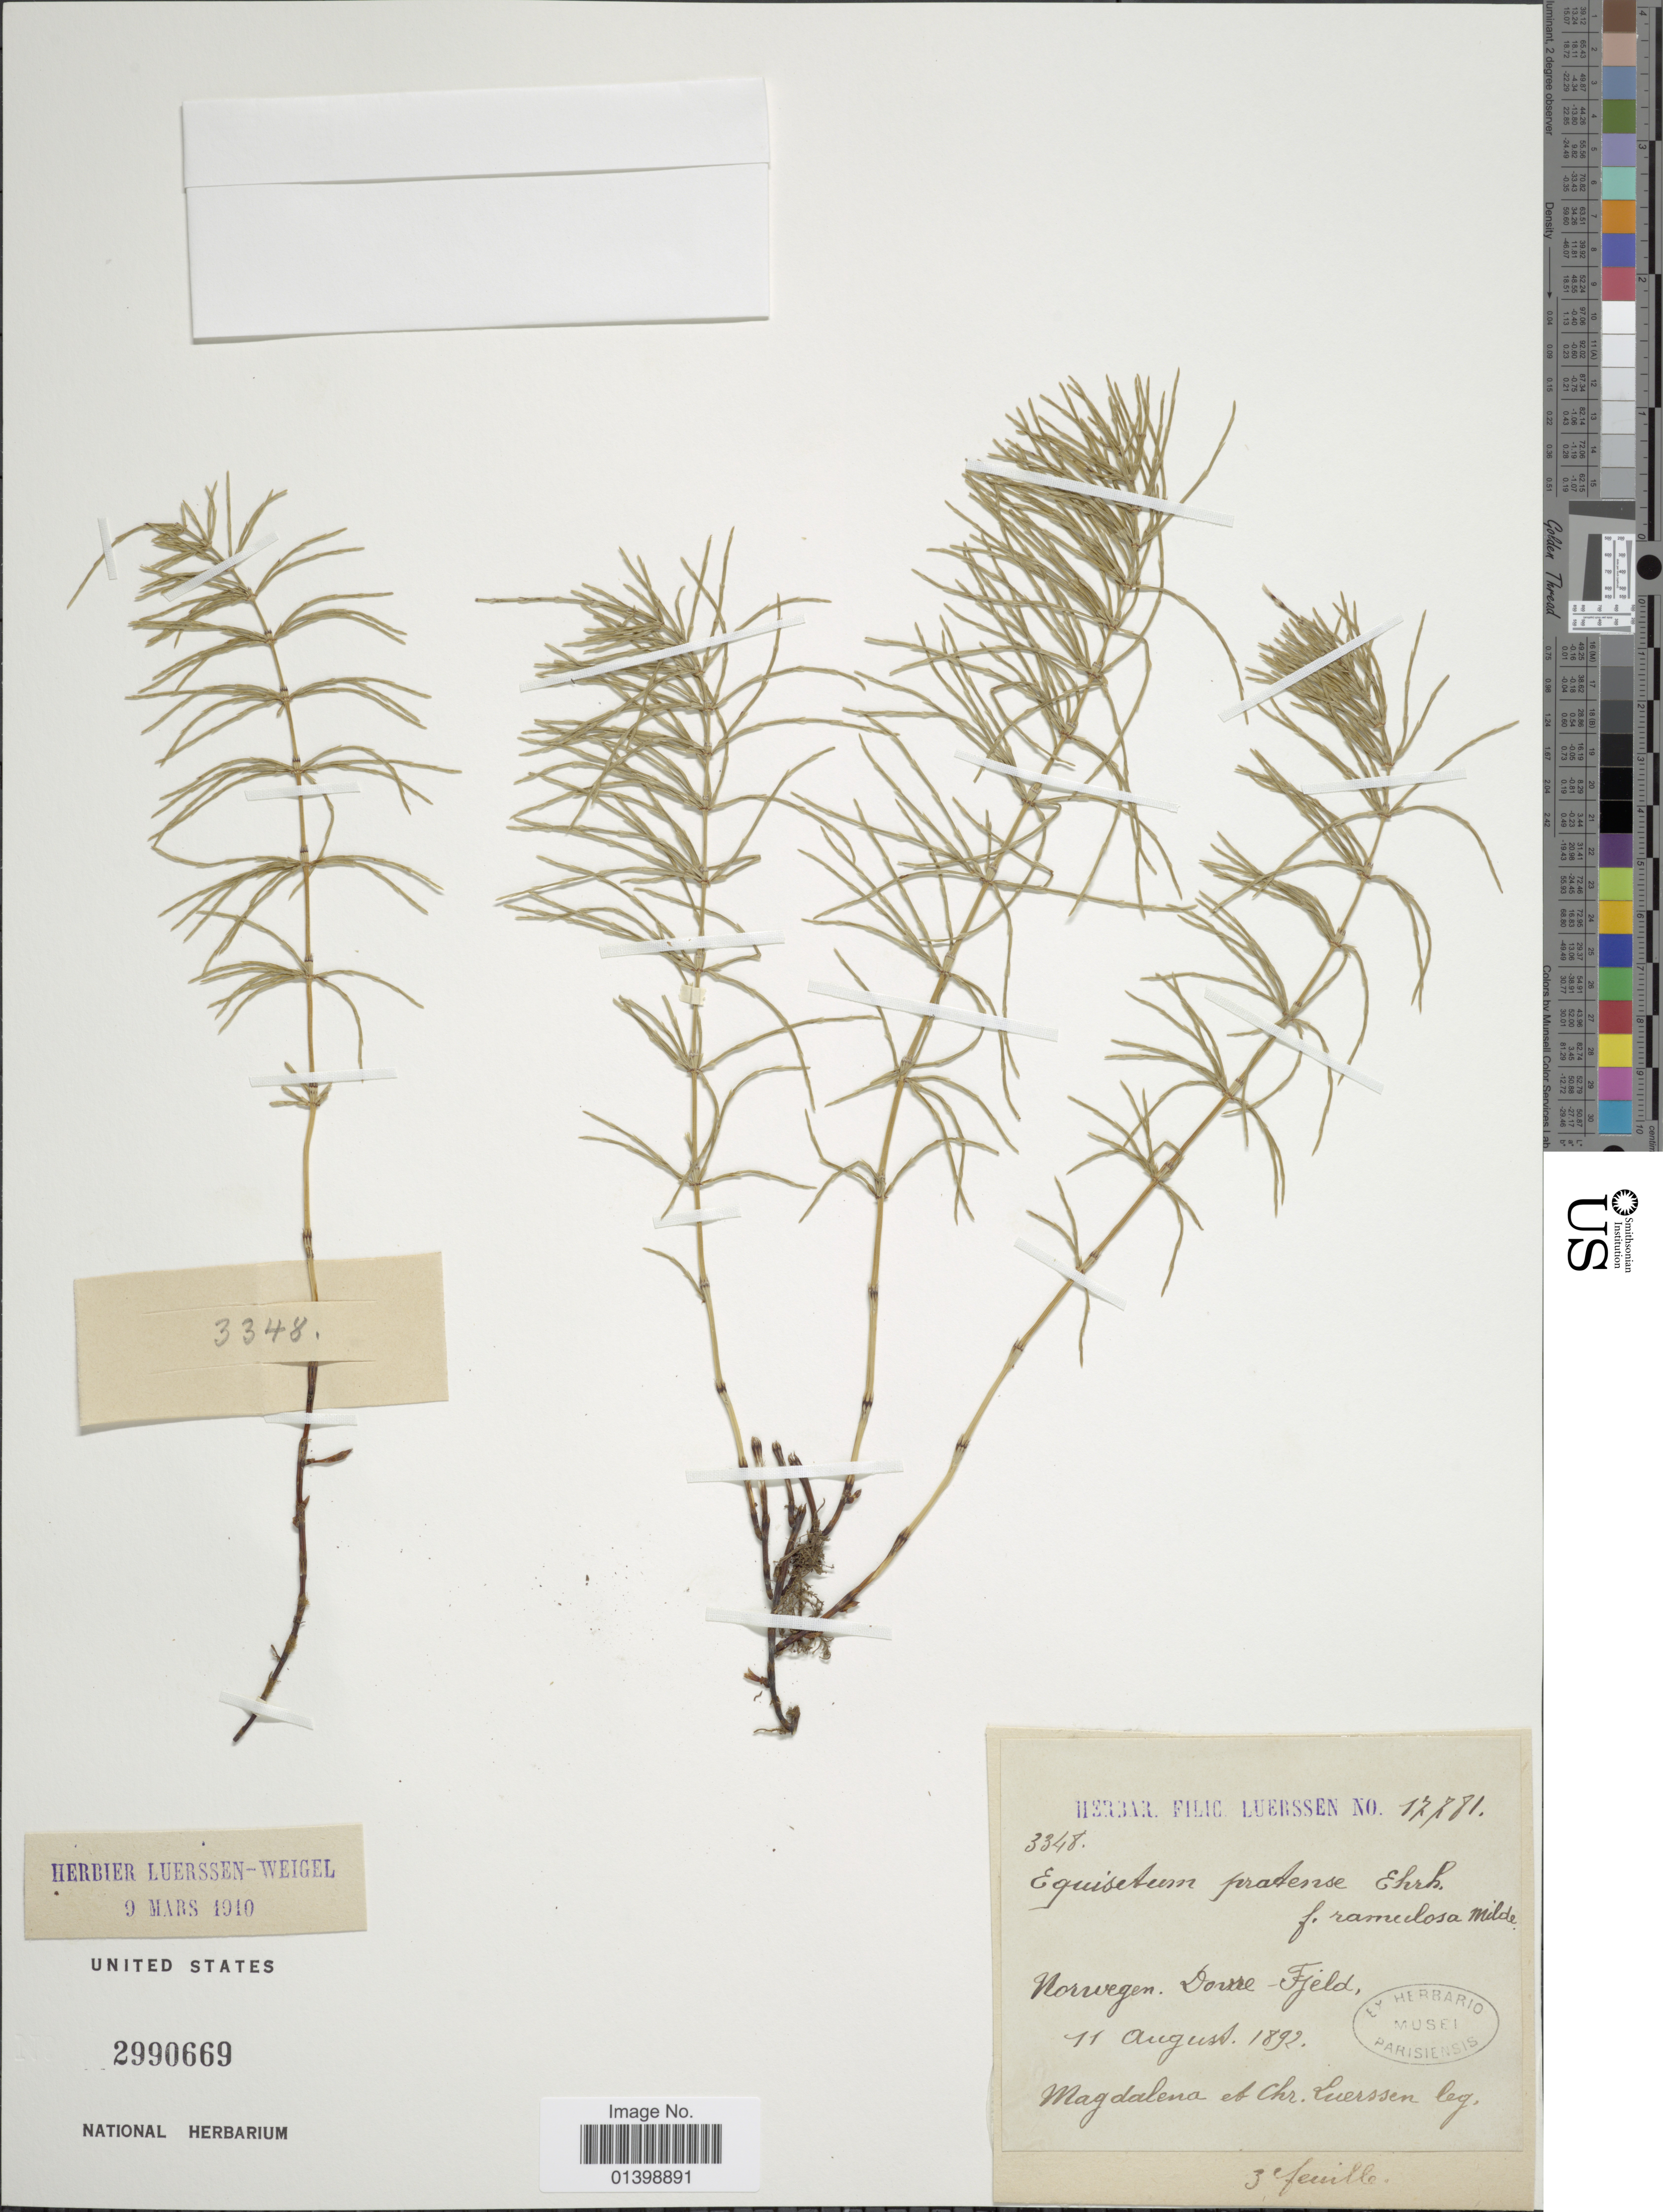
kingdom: Plantae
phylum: Tracheophyta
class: Polypodiopsida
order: Equisetales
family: Equisetaceae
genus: Equisetum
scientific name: Equisetum pratense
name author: Ehrh.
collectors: M. Luerssen & C. Luerssen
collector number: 3348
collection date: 1892-08-11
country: Norway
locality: Dovre-Fjeld.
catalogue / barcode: US 2990669